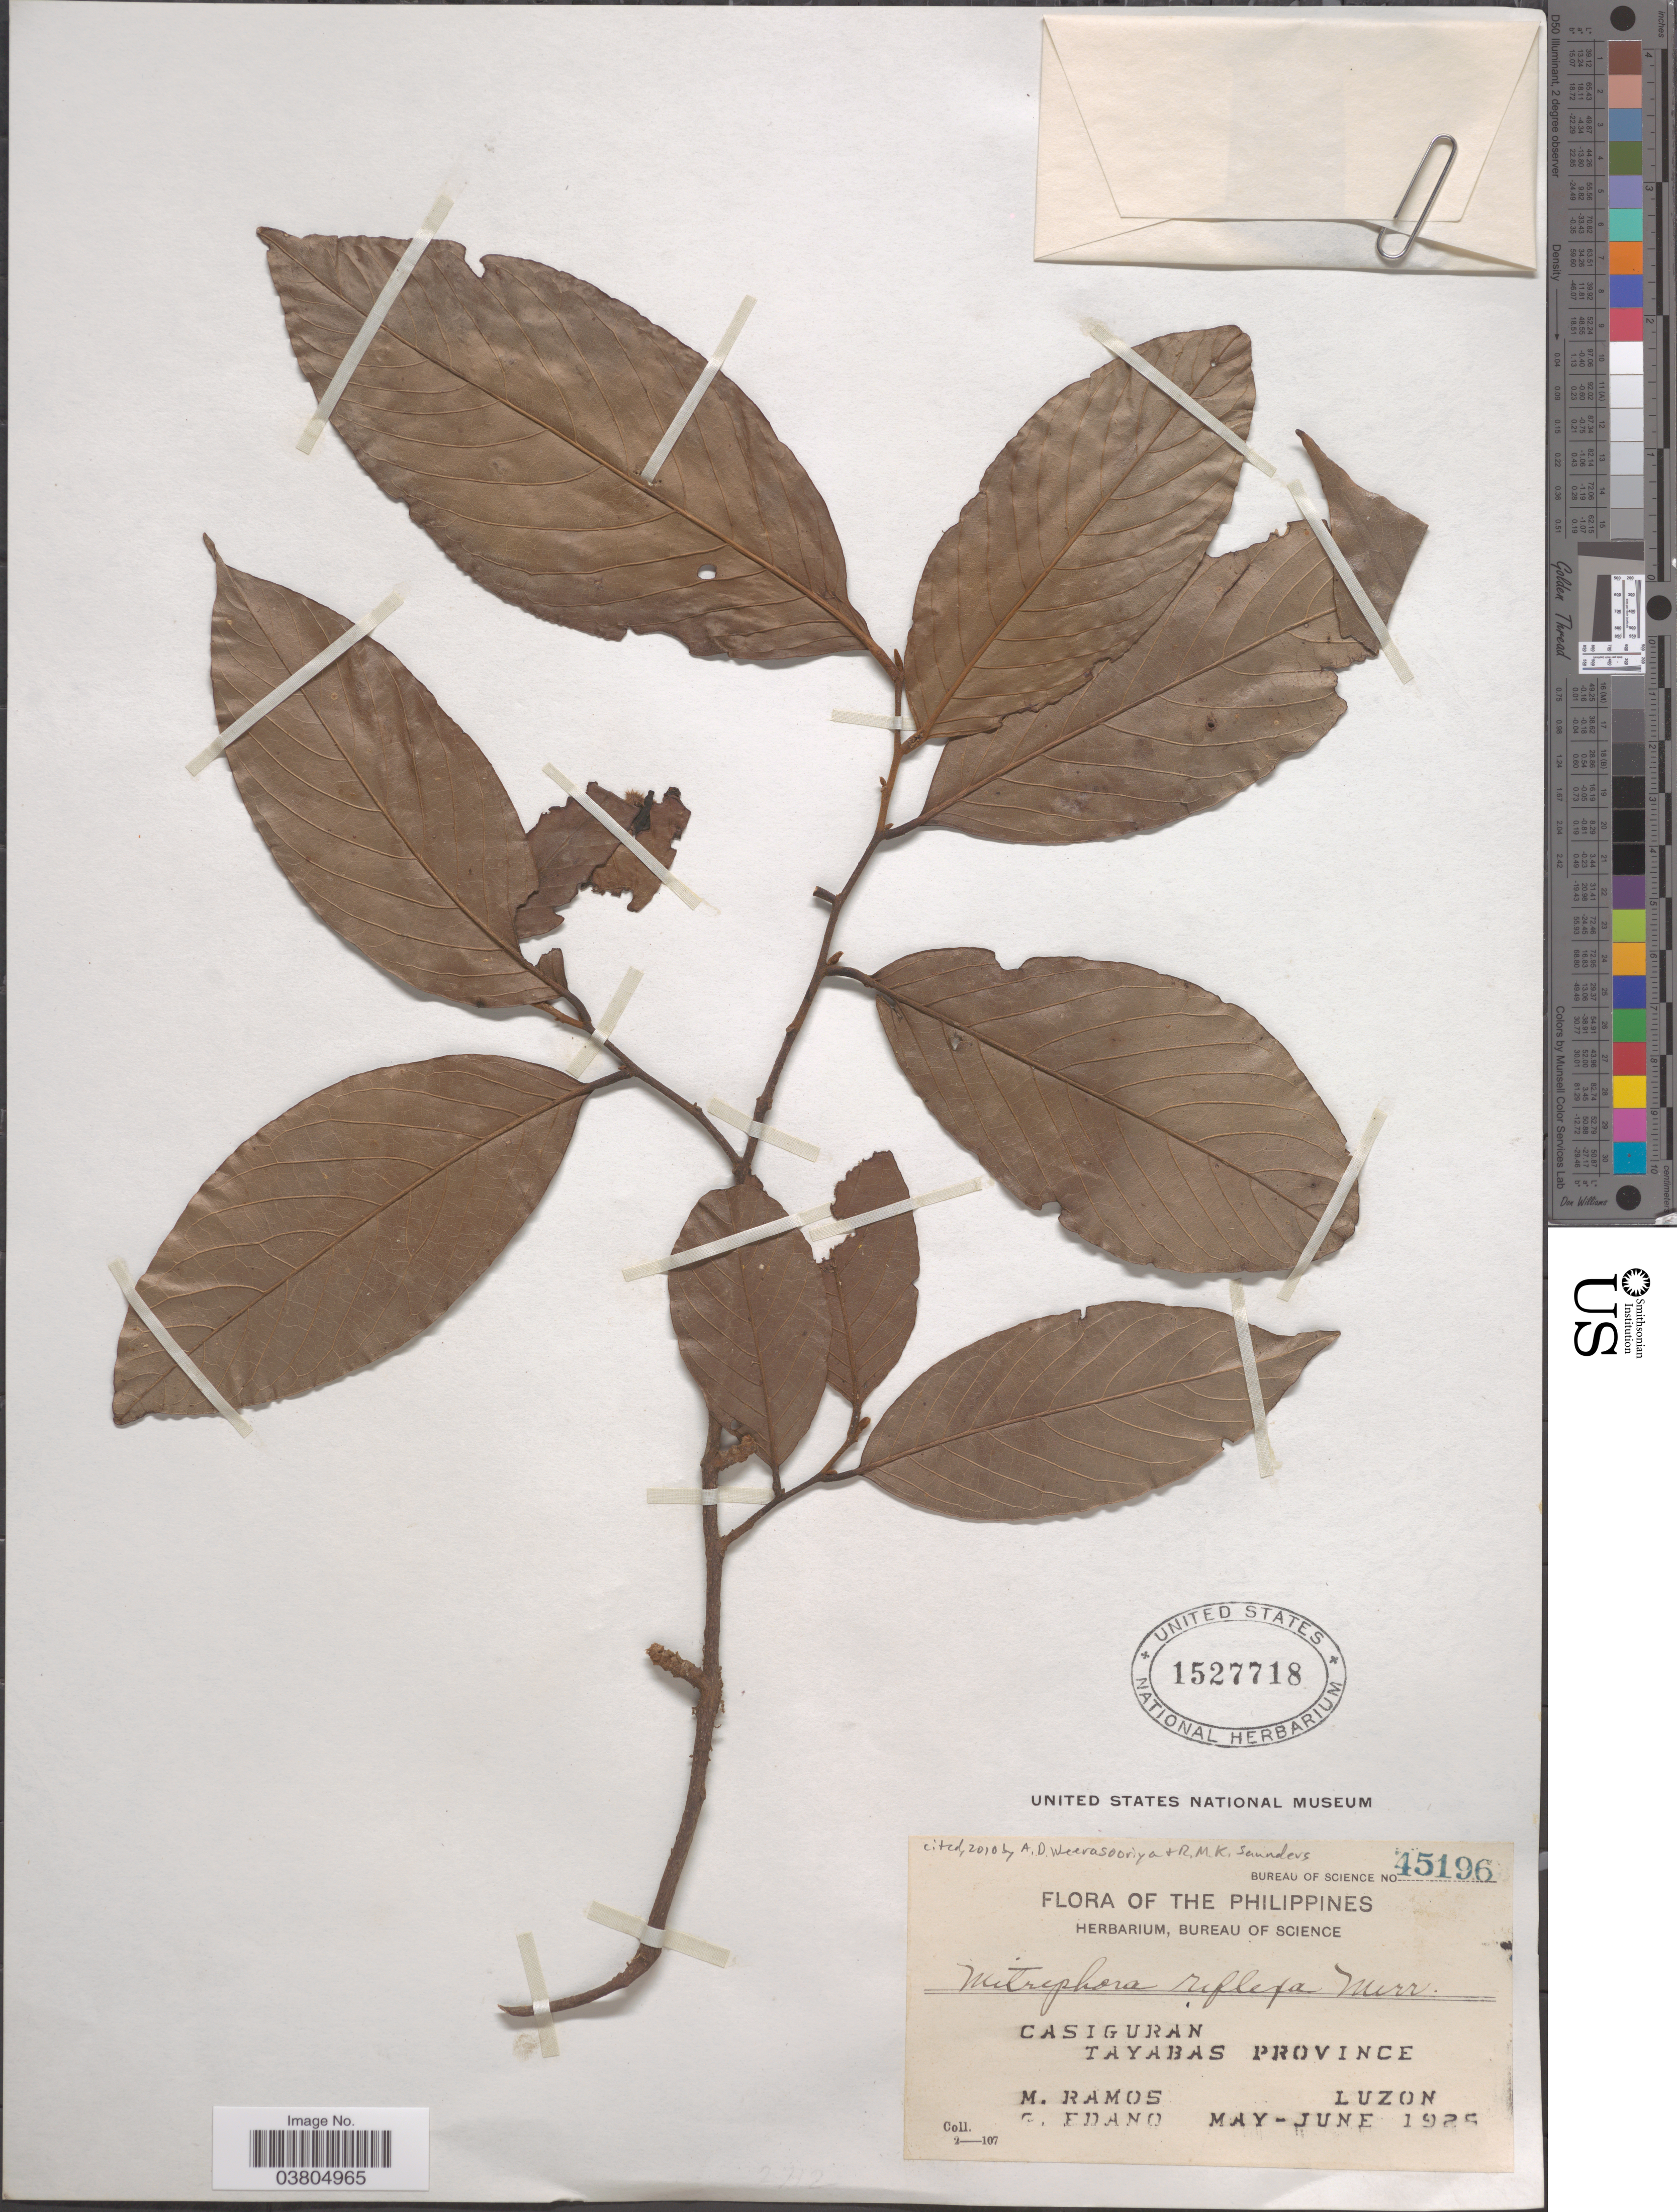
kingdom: Plantae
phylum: Tracheophyta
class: Magnoliopsida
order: Magnoliales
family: Annonaceae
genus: Mitrephora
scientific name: Mitrephora reflexa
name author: Merr.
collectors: M. Ramos & G. Edaño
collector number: Bureau of Science 45196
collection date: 1925-05/1925-06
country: Philippines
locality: Casiguran. Tayabas Province. Luzon.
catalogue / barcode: US 1527718